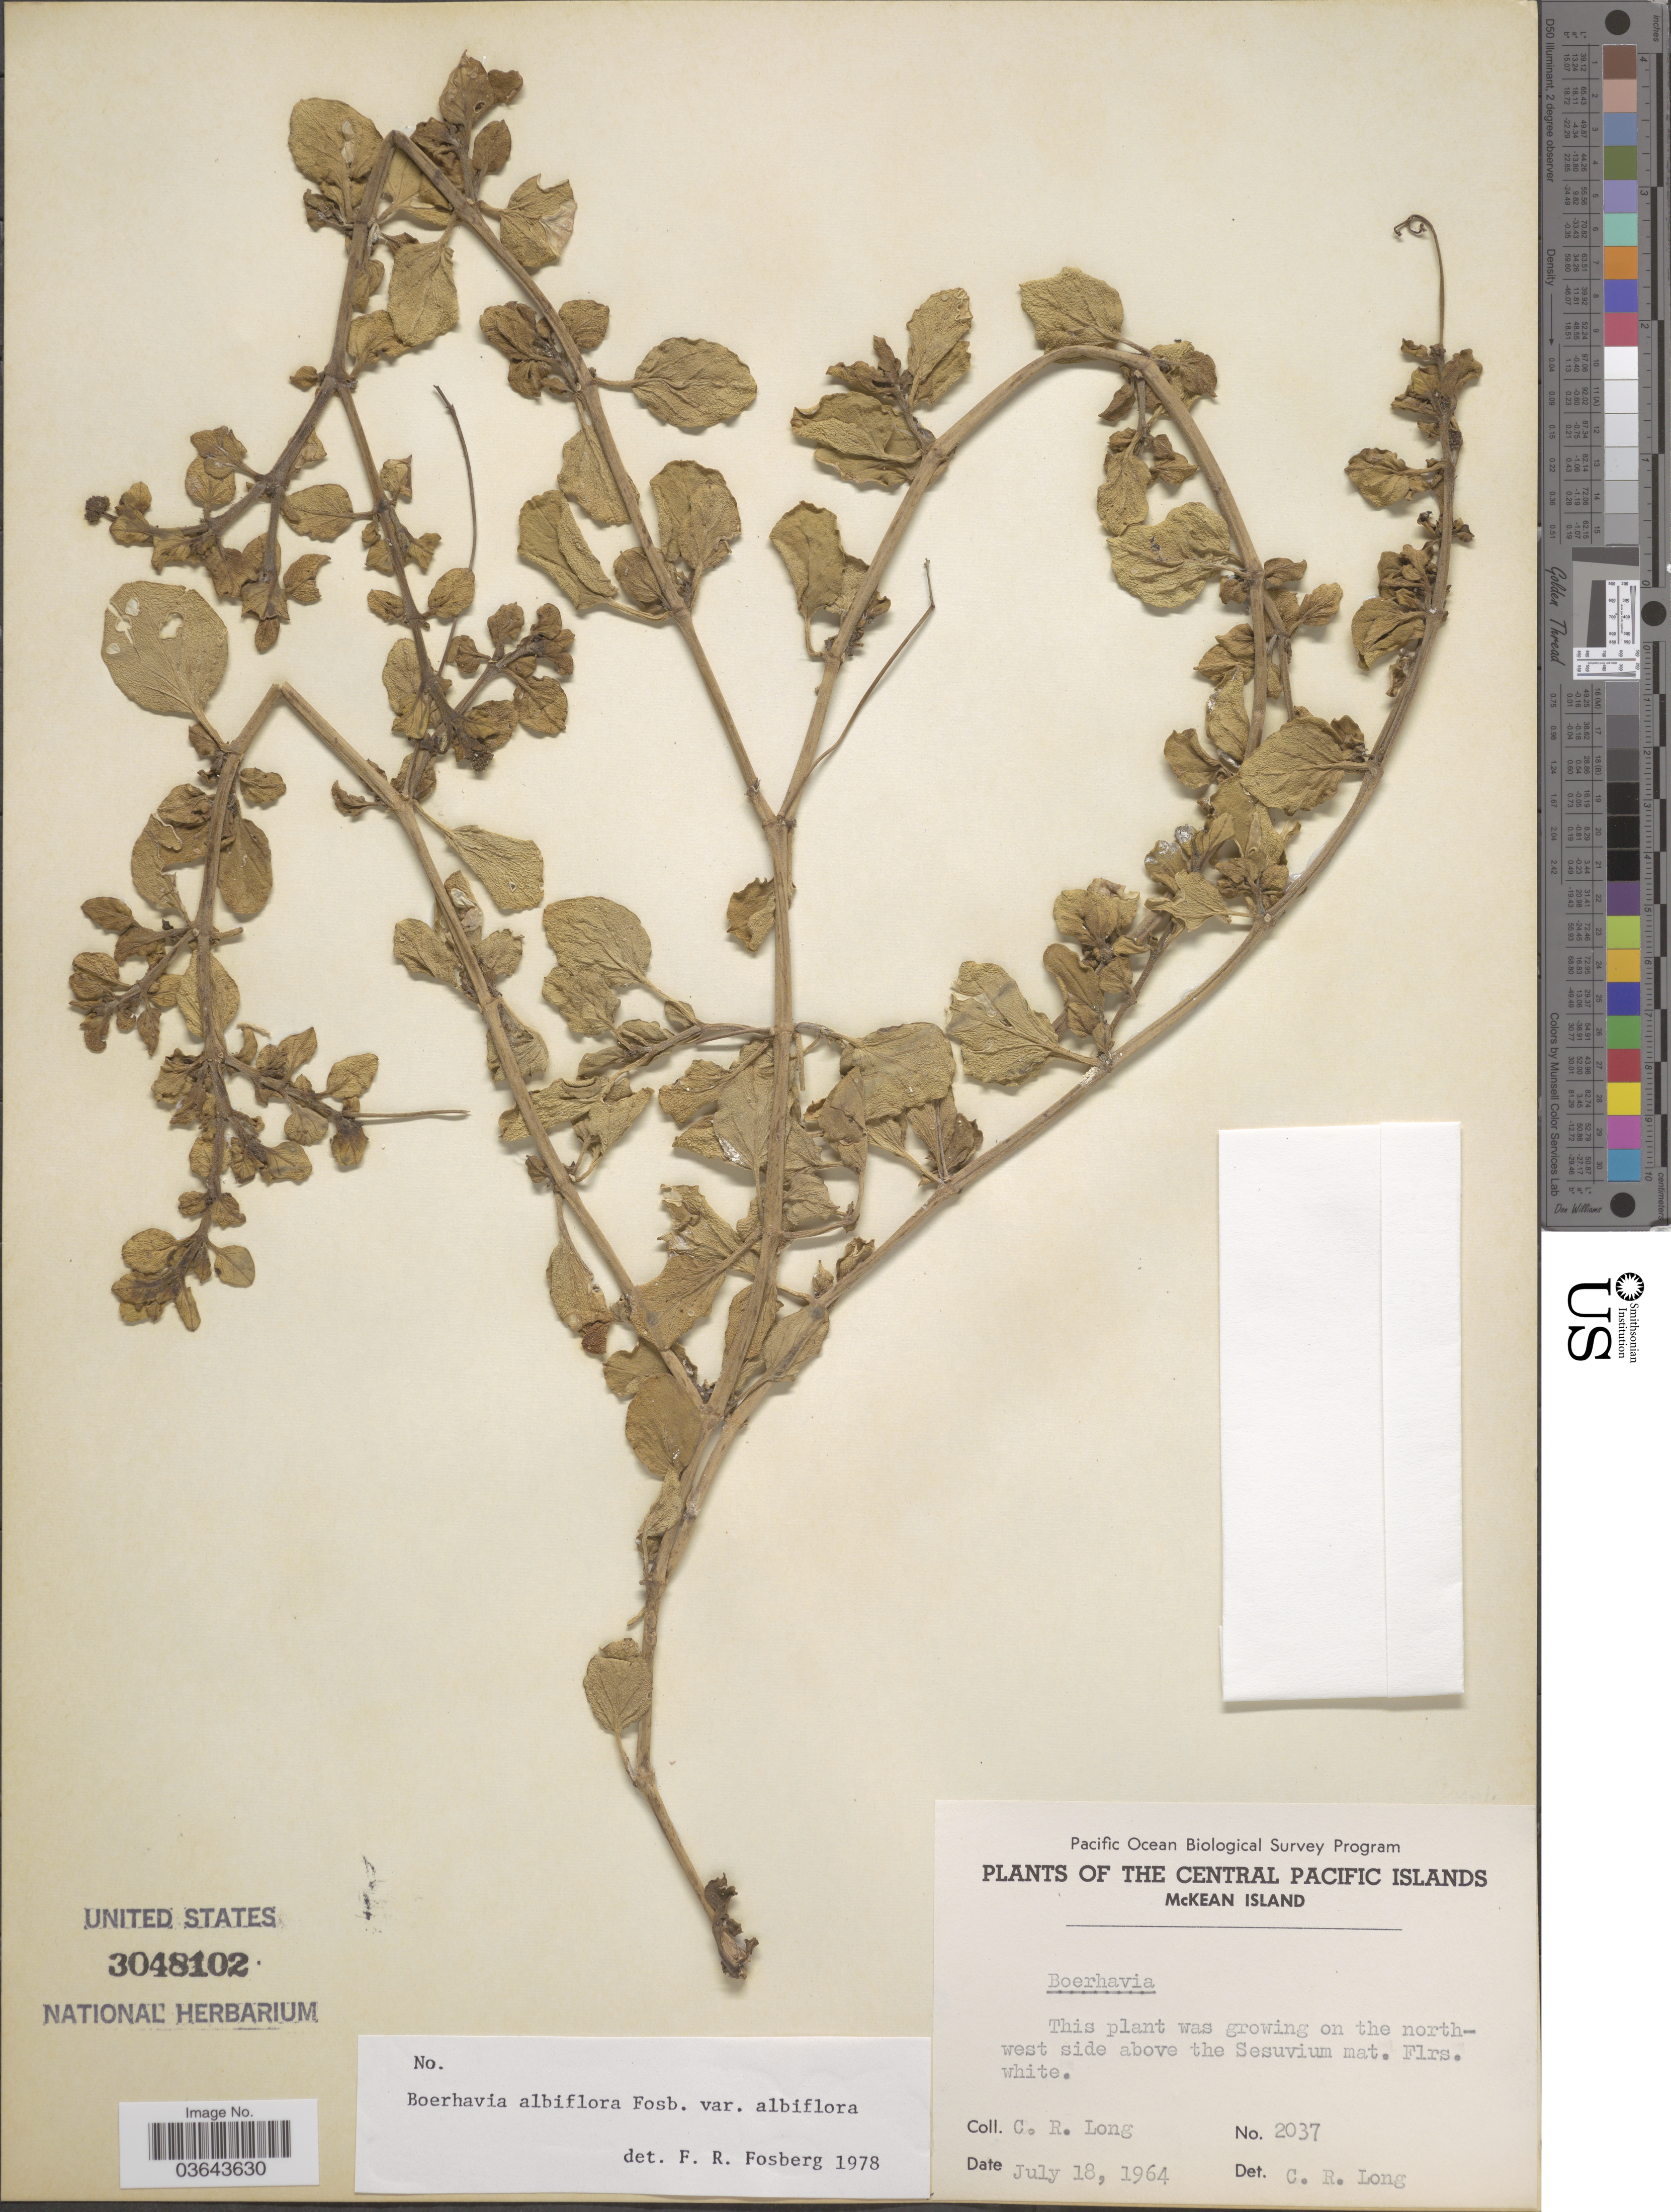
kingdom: Plantae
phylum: Tracheophyta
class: Magnoliopsida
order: Caryophyllales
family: Nyctaginaceae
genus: Boerhavia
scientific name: Boerhavia albiflora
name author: Fosberg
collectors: C. R. Long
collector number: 2037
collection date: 1964-07-18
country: Kiribati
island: McKean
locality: The Central Pacific Islands. McKean Island. On the north-west side above the Sesuvium mat.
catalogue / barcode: US 3048102